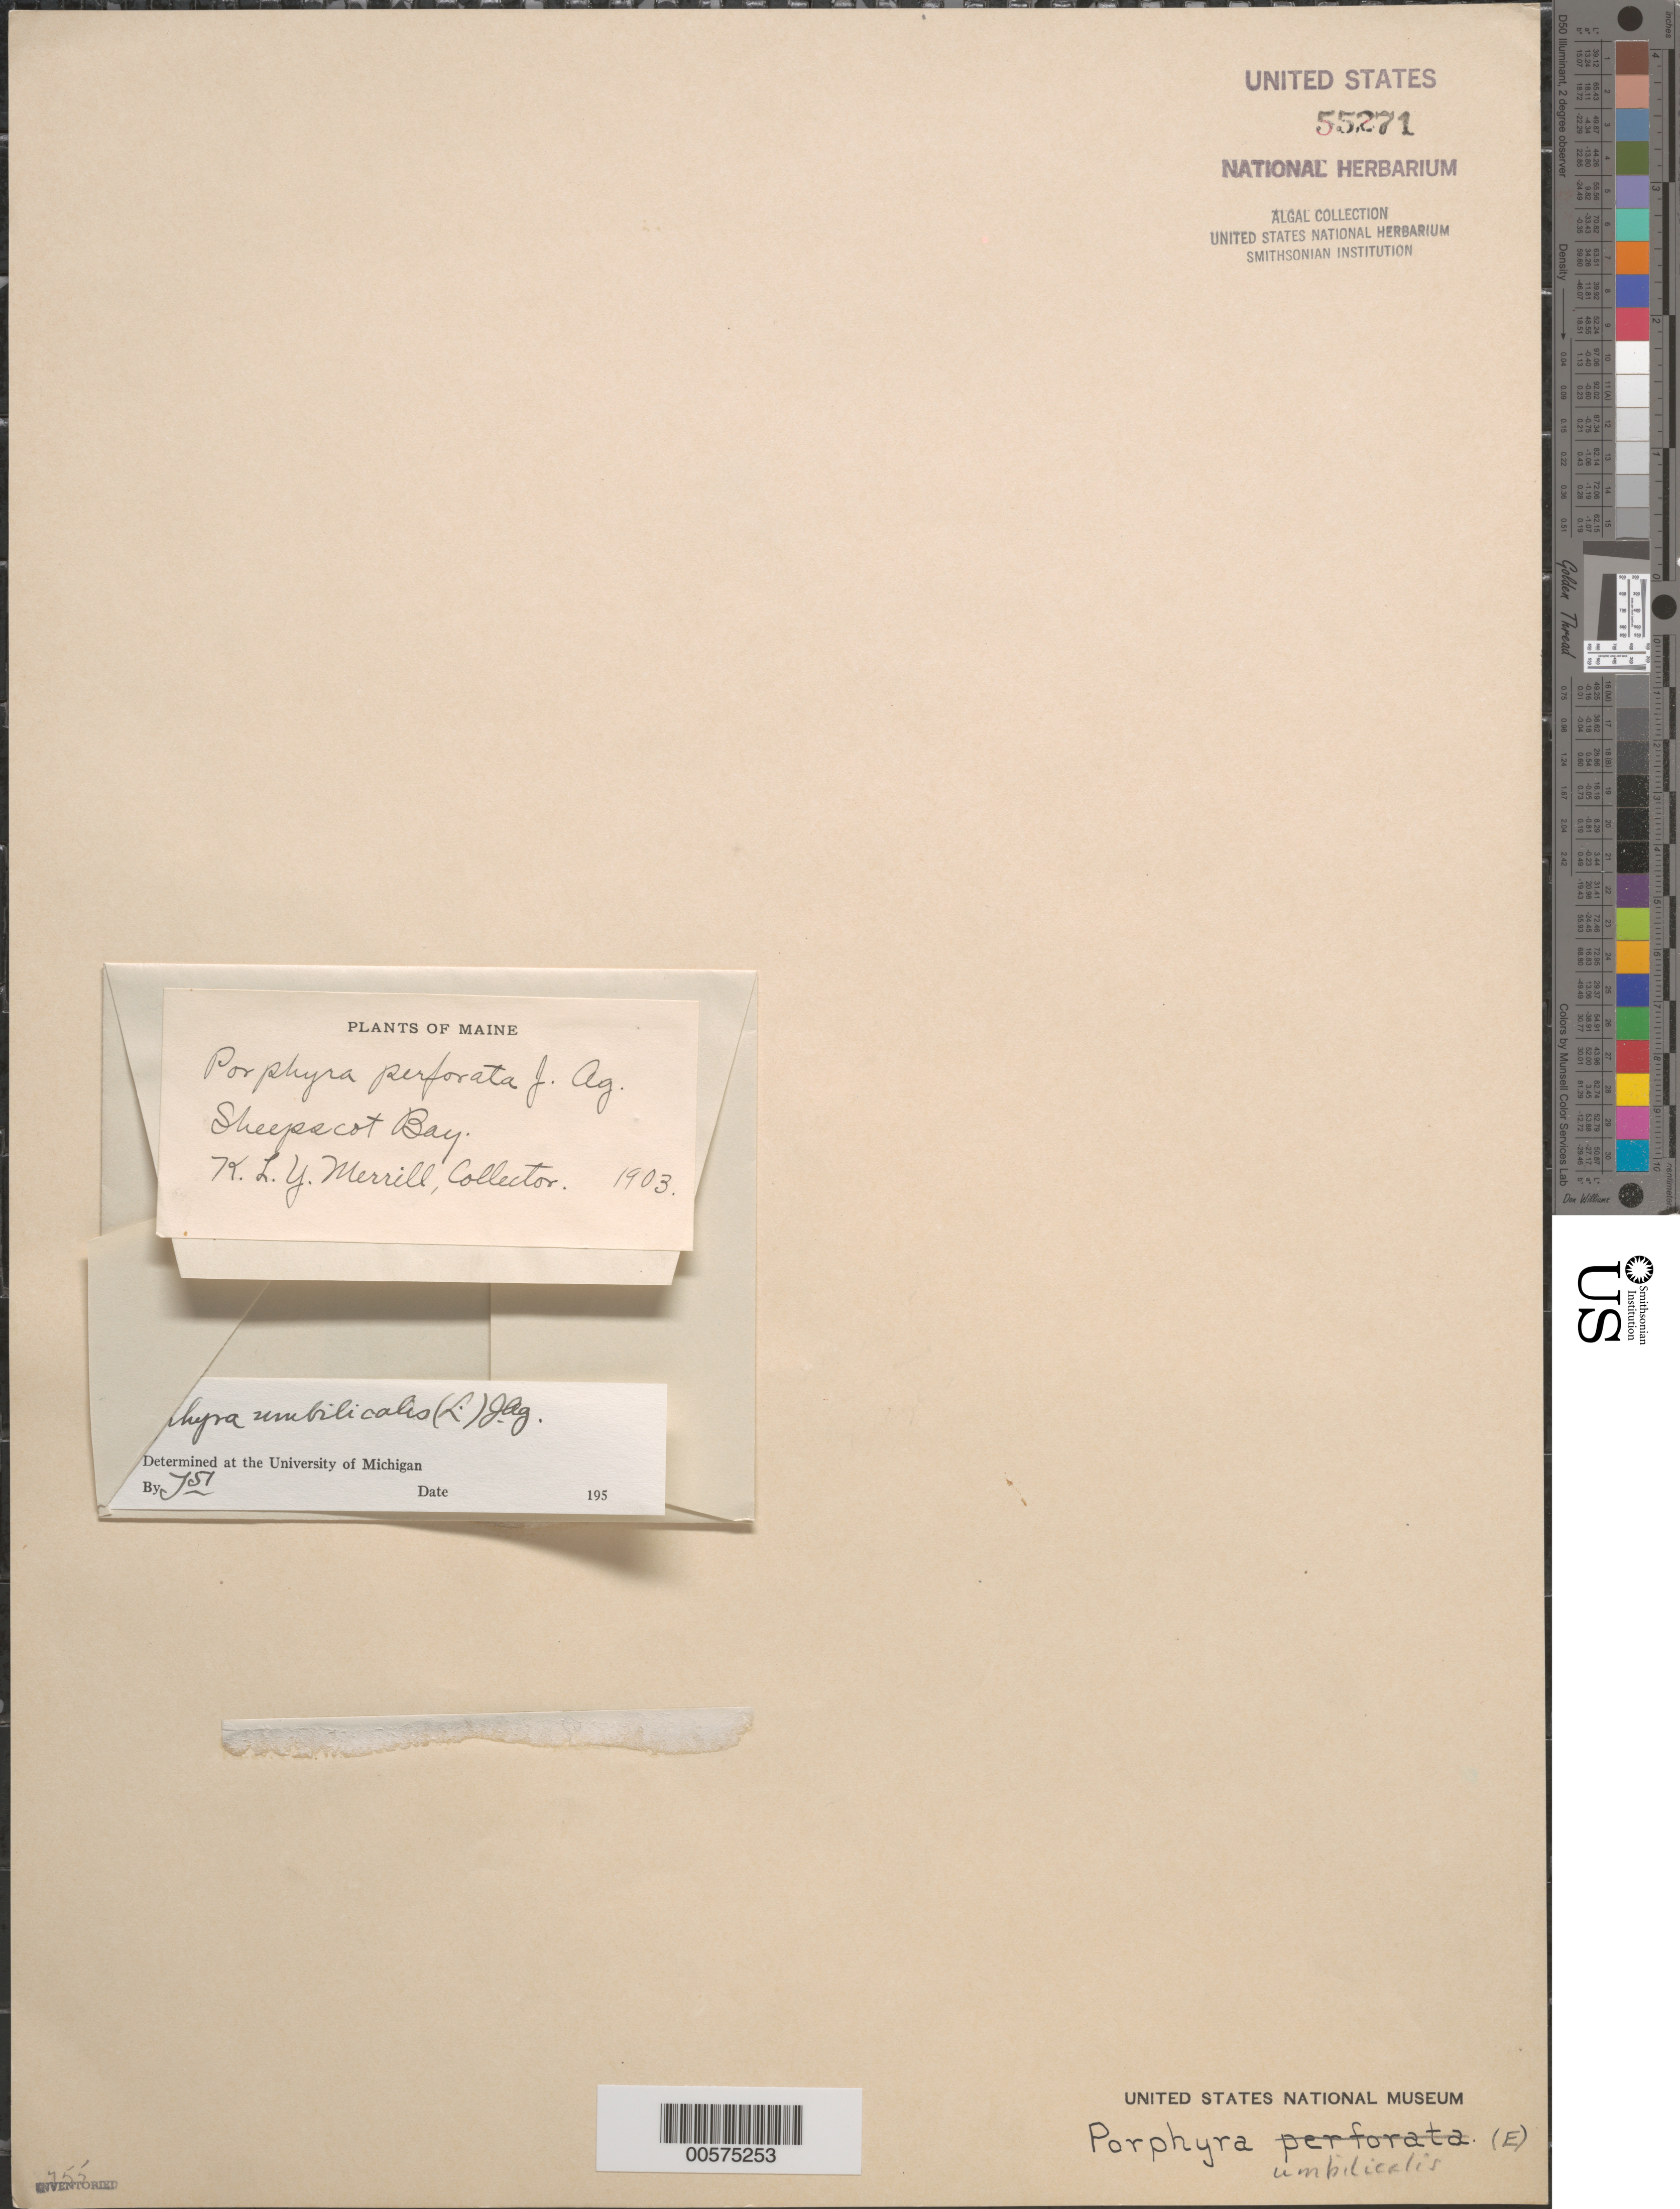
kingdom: Plantae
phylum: Rhodophyta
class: Bangiophyceae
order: Bangiales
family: Bangiaceae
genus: Porphyra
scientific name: Porphyra umbilicalis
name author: Kütz.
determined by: Taylor, William R.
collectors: K. L. Merrill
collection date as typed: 1903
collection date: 1903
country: United States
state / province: Maine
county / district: Lincoln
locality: Sheepscot Bay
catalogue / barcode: US 55271